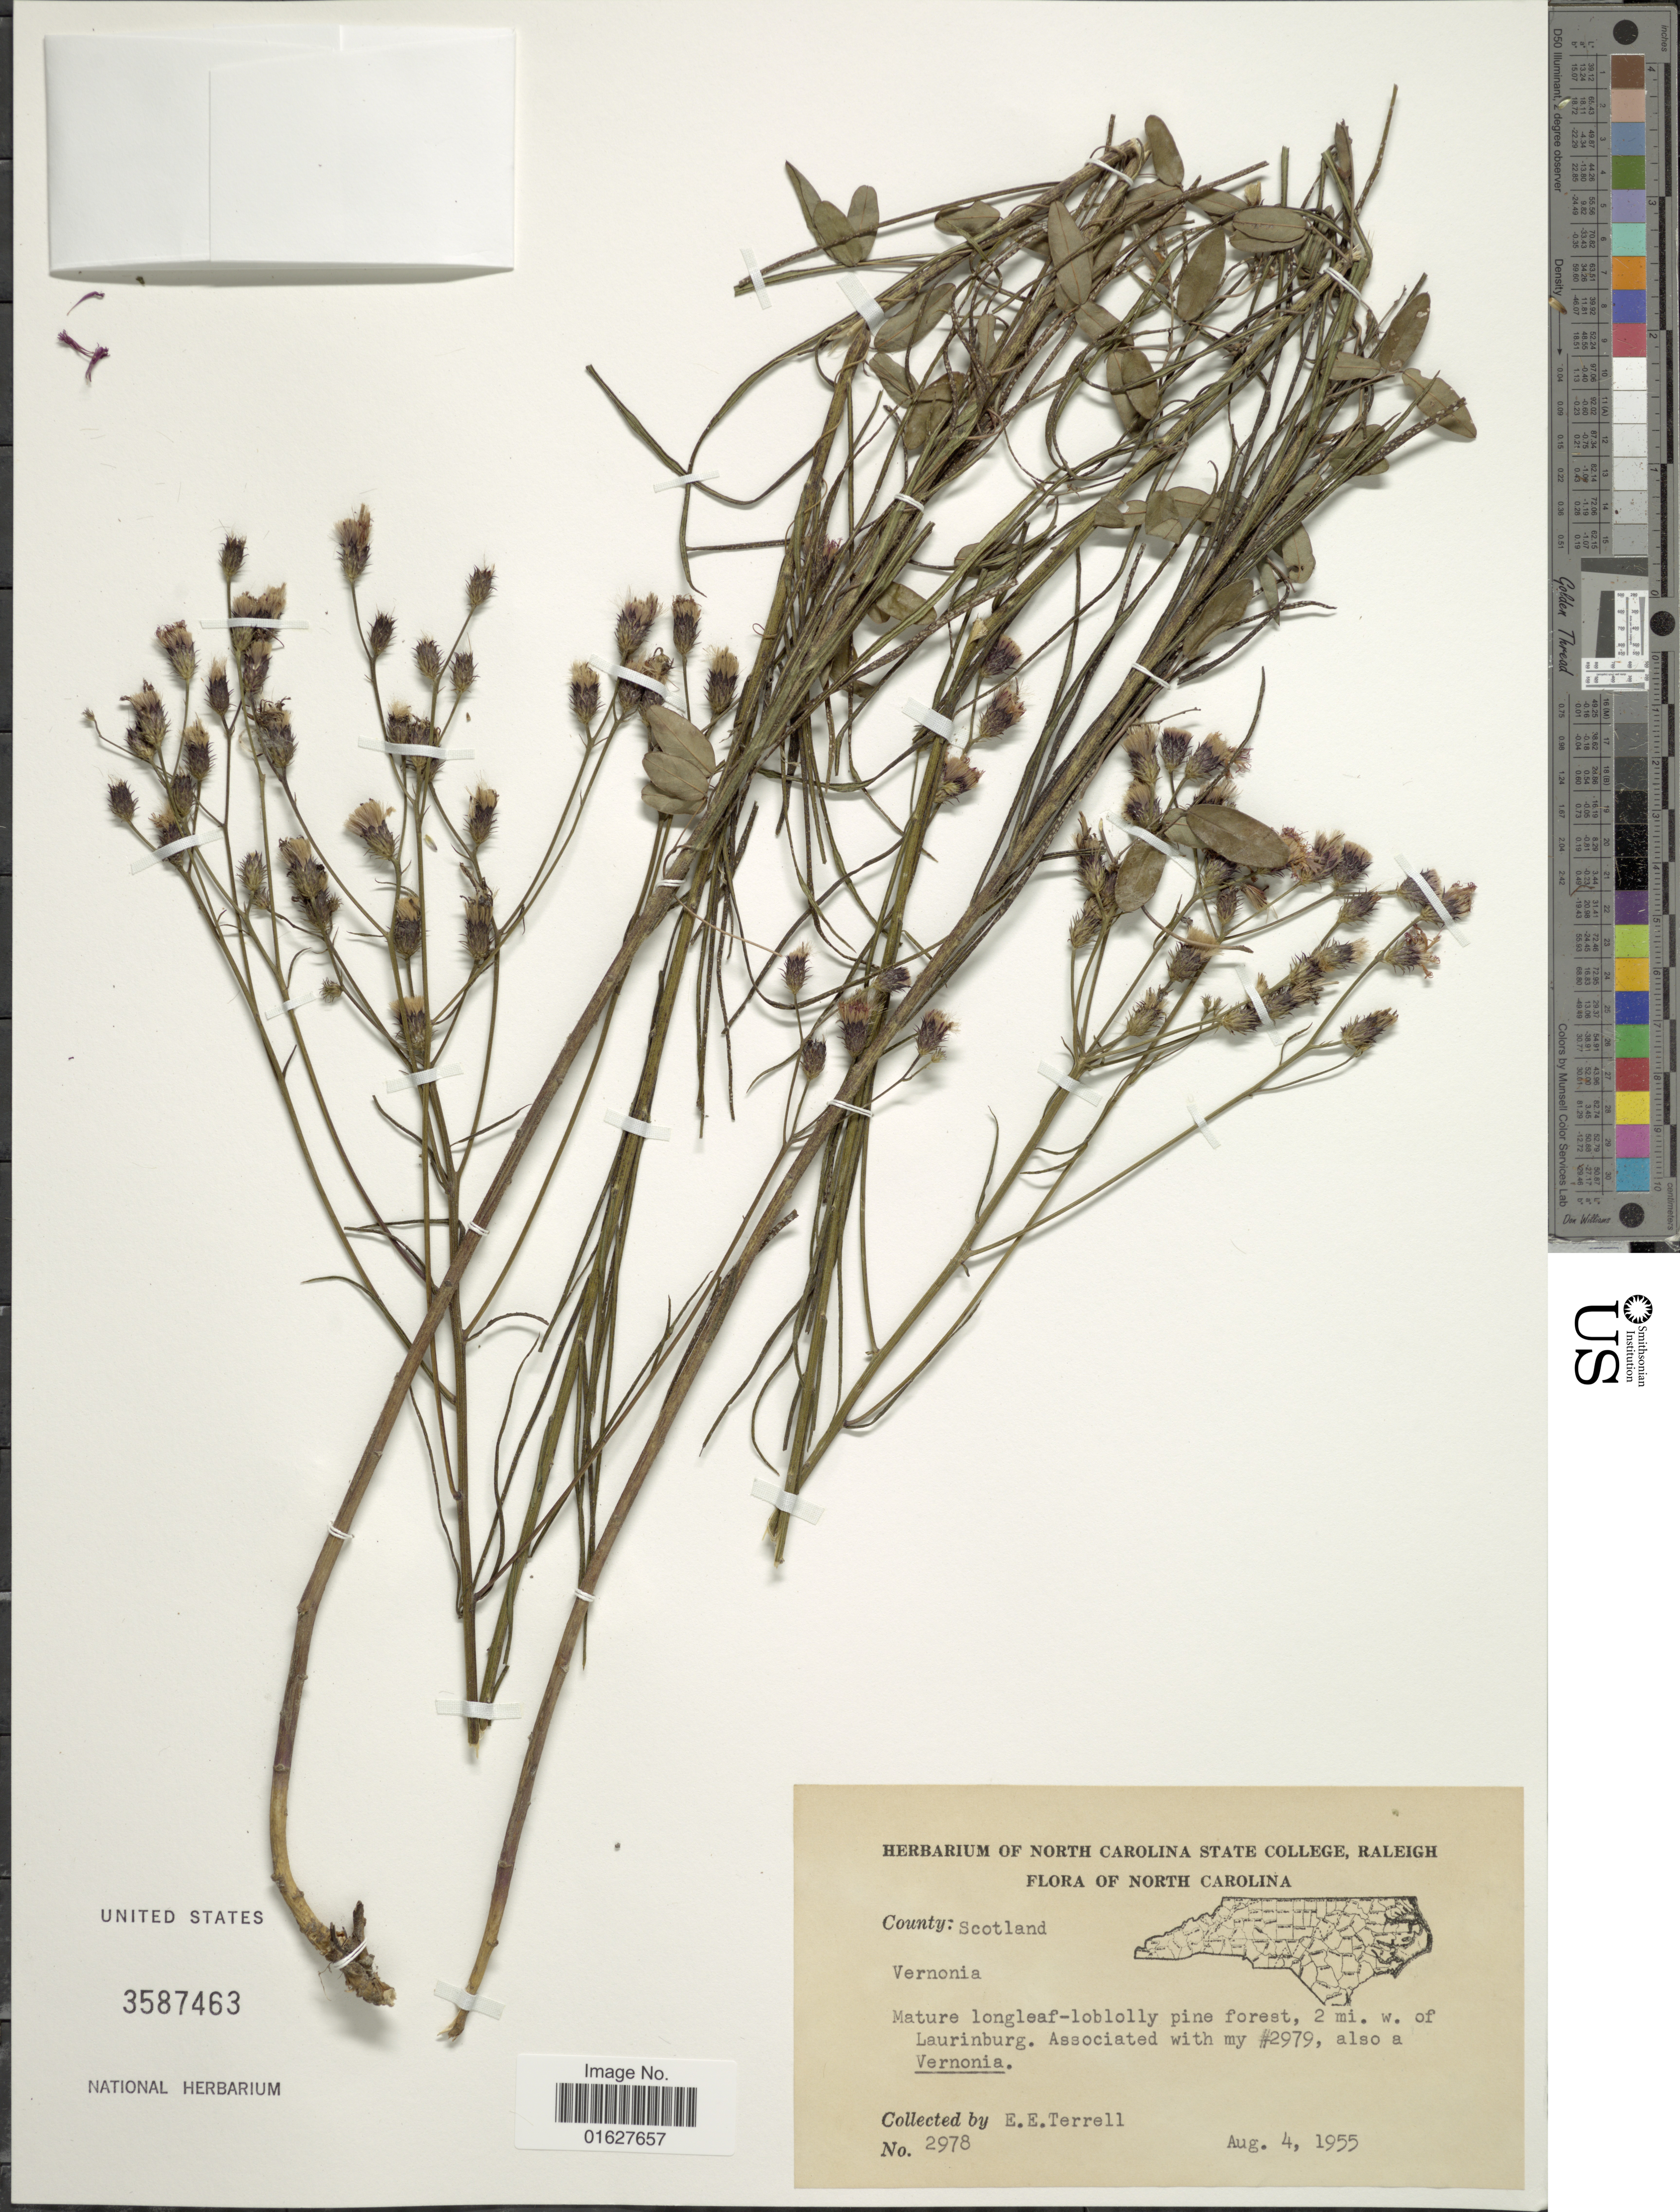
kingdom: Plantae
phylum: Tracheophyta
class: Magnoliopsida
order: Asterales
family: Asteraceae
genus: Vernonia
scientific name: Vernonia angustifolia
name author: Michx.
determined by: Renon, Polla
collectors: E. Terrel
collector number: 2978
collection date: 1955-08-04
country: United States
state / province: North Carolina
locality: North Carolina. County: Scotland. Mature longleaf-loblolly pine forest, 2 mi. w. of Laurinburg.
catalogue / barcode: US 3587463